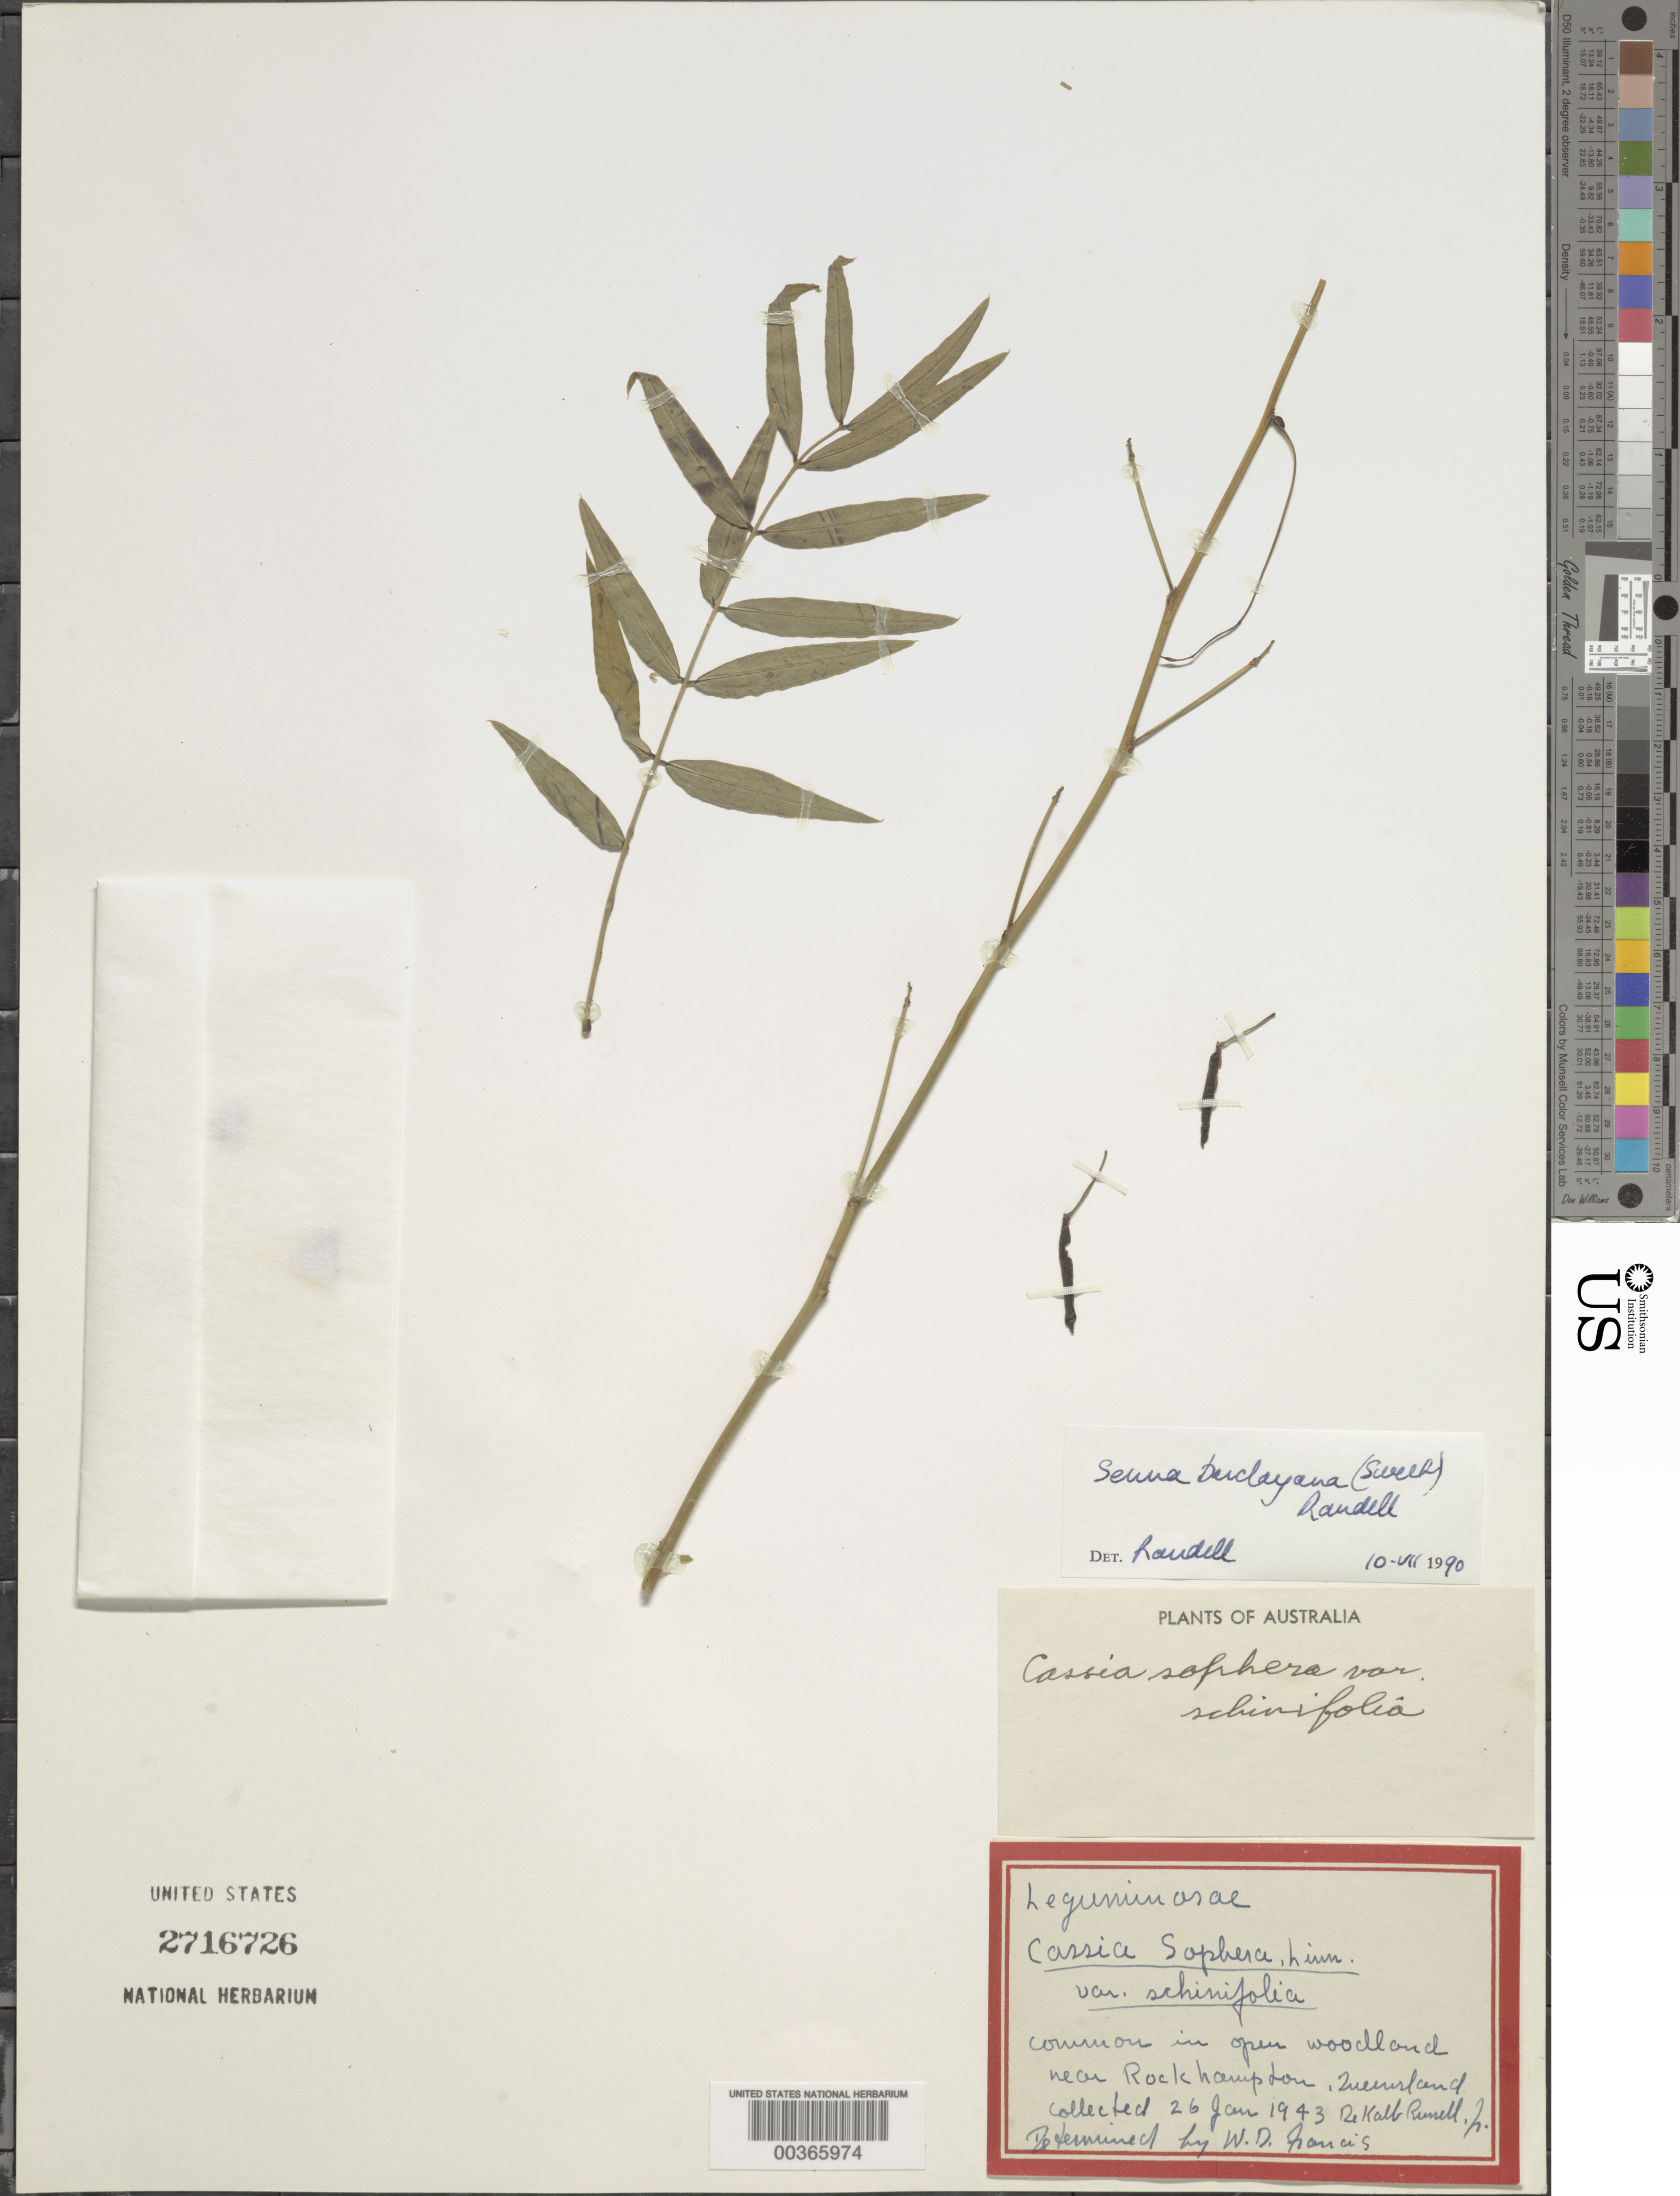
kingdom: Plantae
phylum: Tracheophyta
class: Magnoliopsida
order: Fabales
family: Fabaceae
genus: Senna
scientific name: Senna barclayana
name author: (Sweet) Randell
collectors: D. K. Russell Jr.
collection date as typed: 26 Jan 1943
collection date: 1943-01-26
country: Australia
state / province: Queensland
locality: Rockhampton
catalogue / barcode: US 2716726